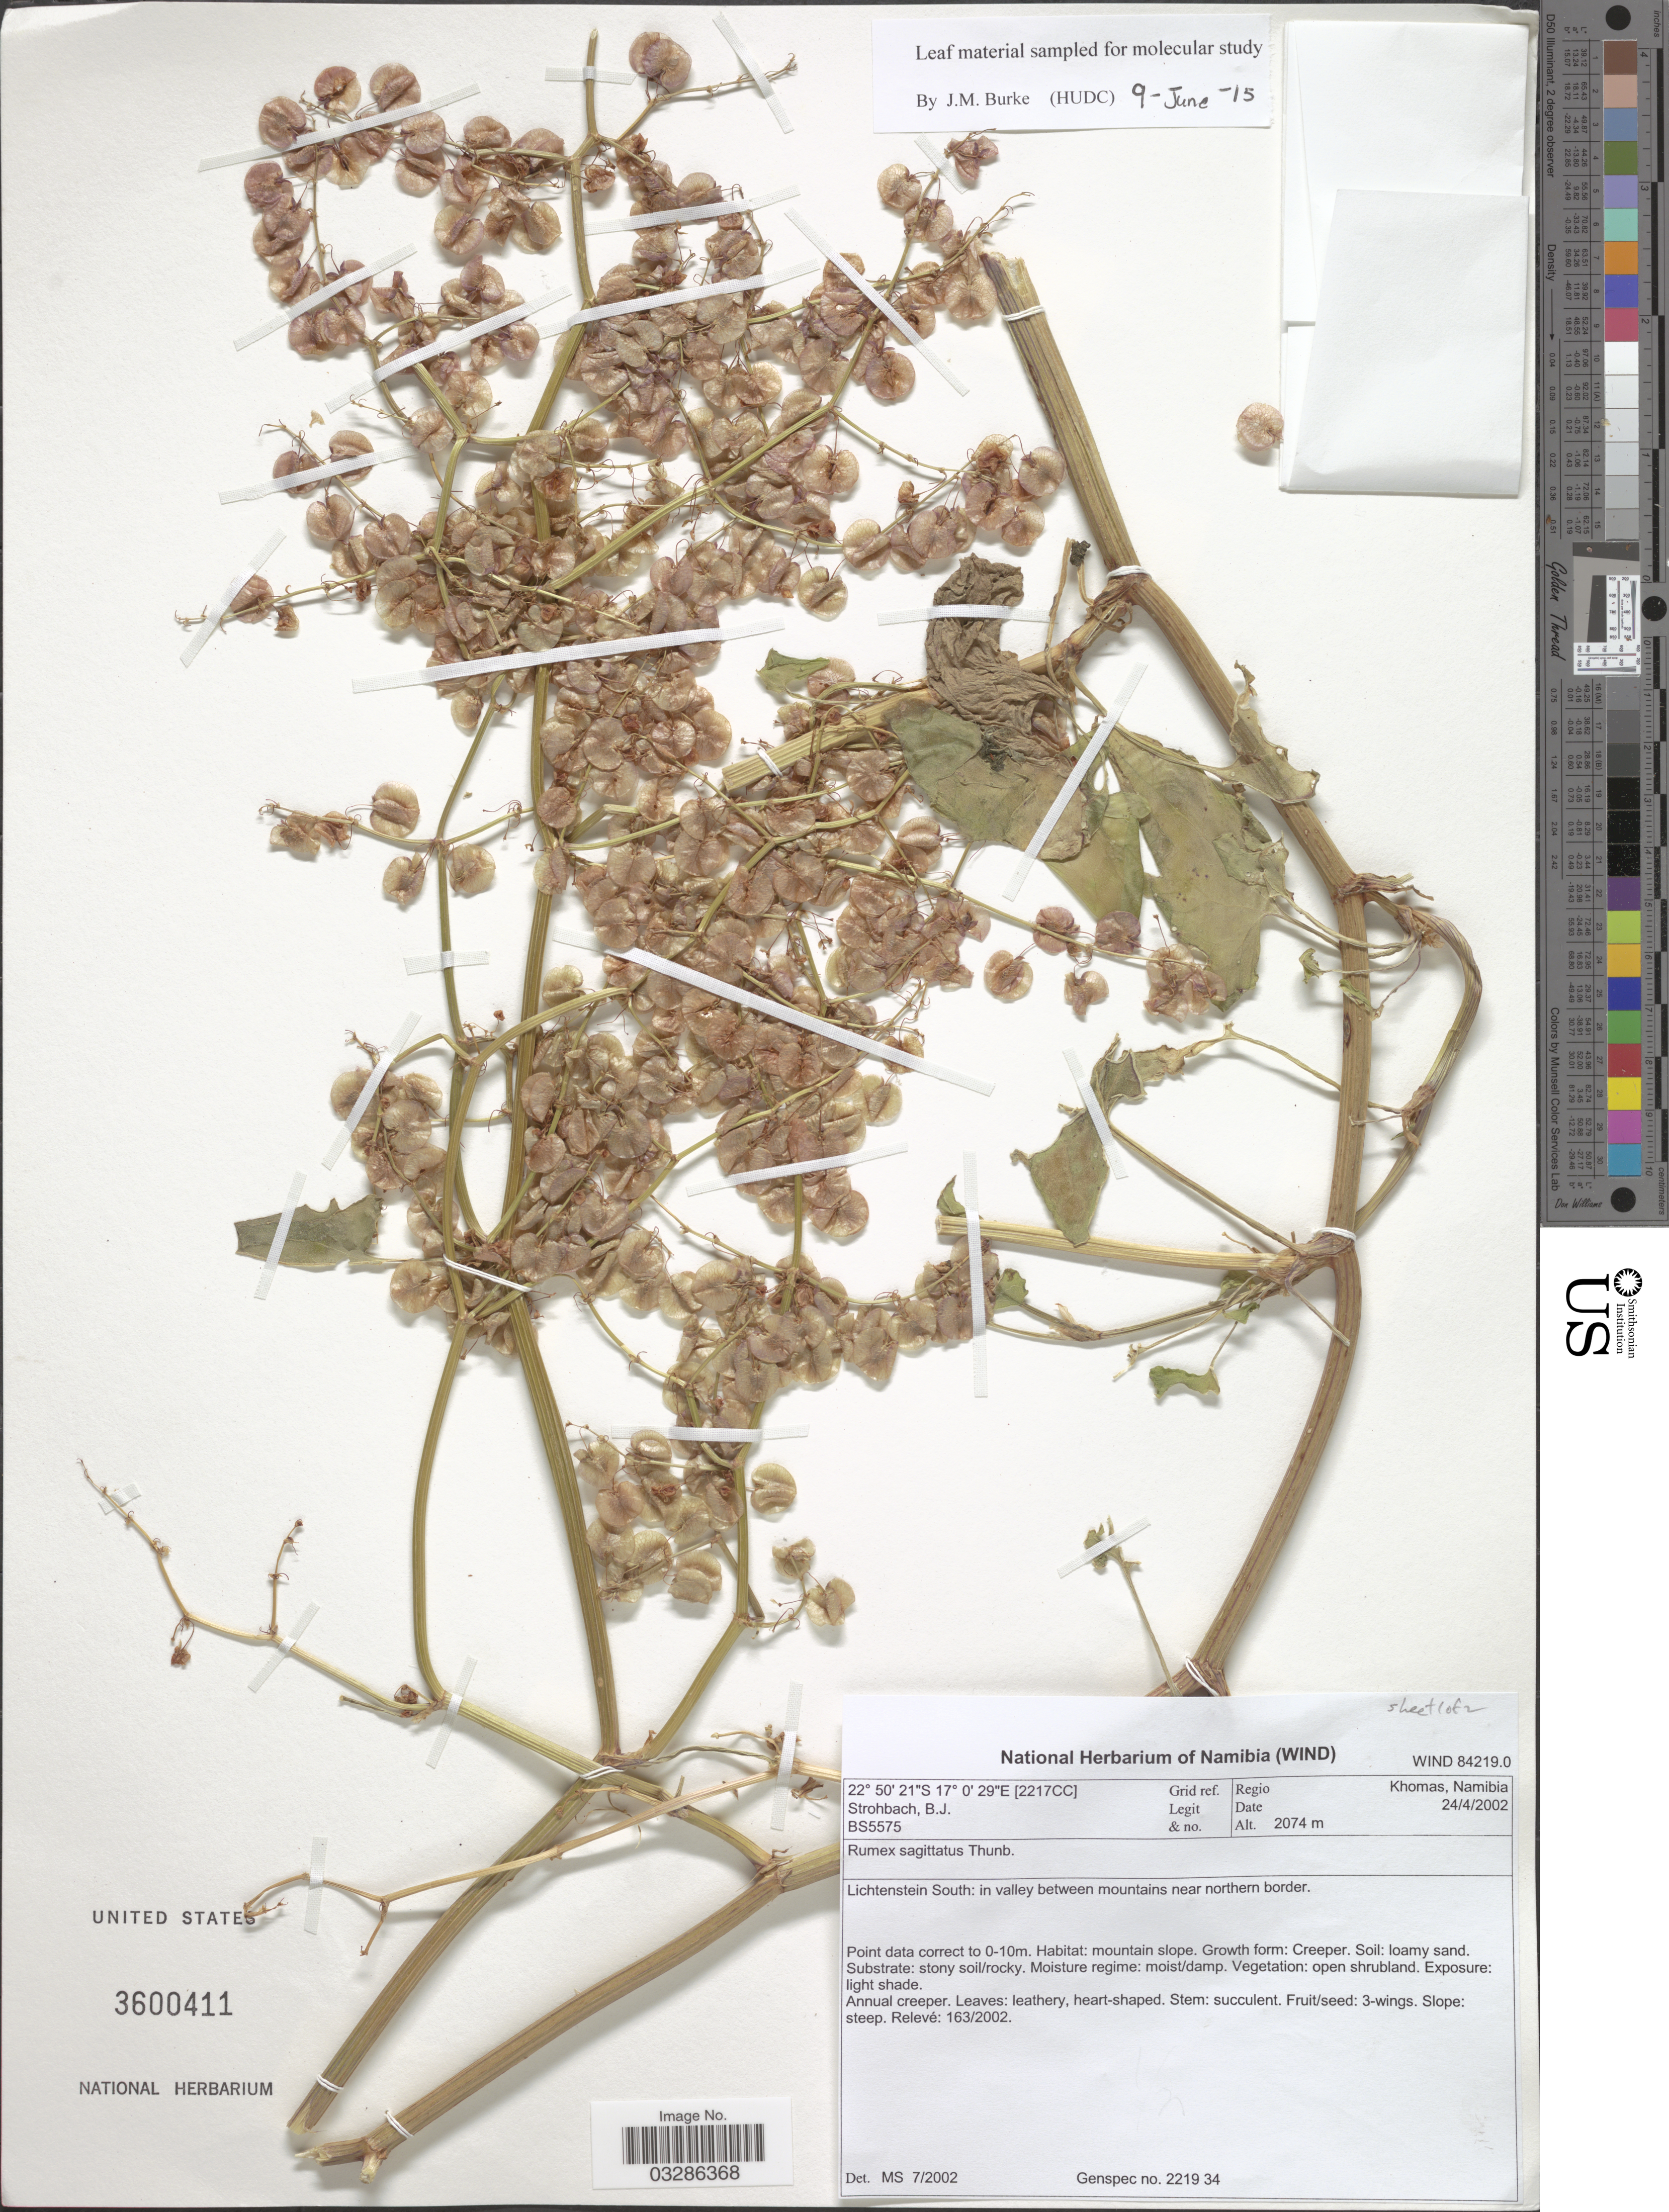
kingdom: Plantae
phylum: Tracheophyta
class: Magnoliopsida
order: Caryophyllales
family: Polygonaceae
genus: Rumex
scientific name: Rumex sagittatus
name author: Thunb.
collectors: B. Strohbach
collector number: BS5575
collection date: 2002-04-24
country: Namibia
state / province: Khomas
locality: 2217CC Grid Ref. Lichtenstein South: in valley between mountains near northern border.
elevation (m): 2074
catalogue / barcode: US 3600411